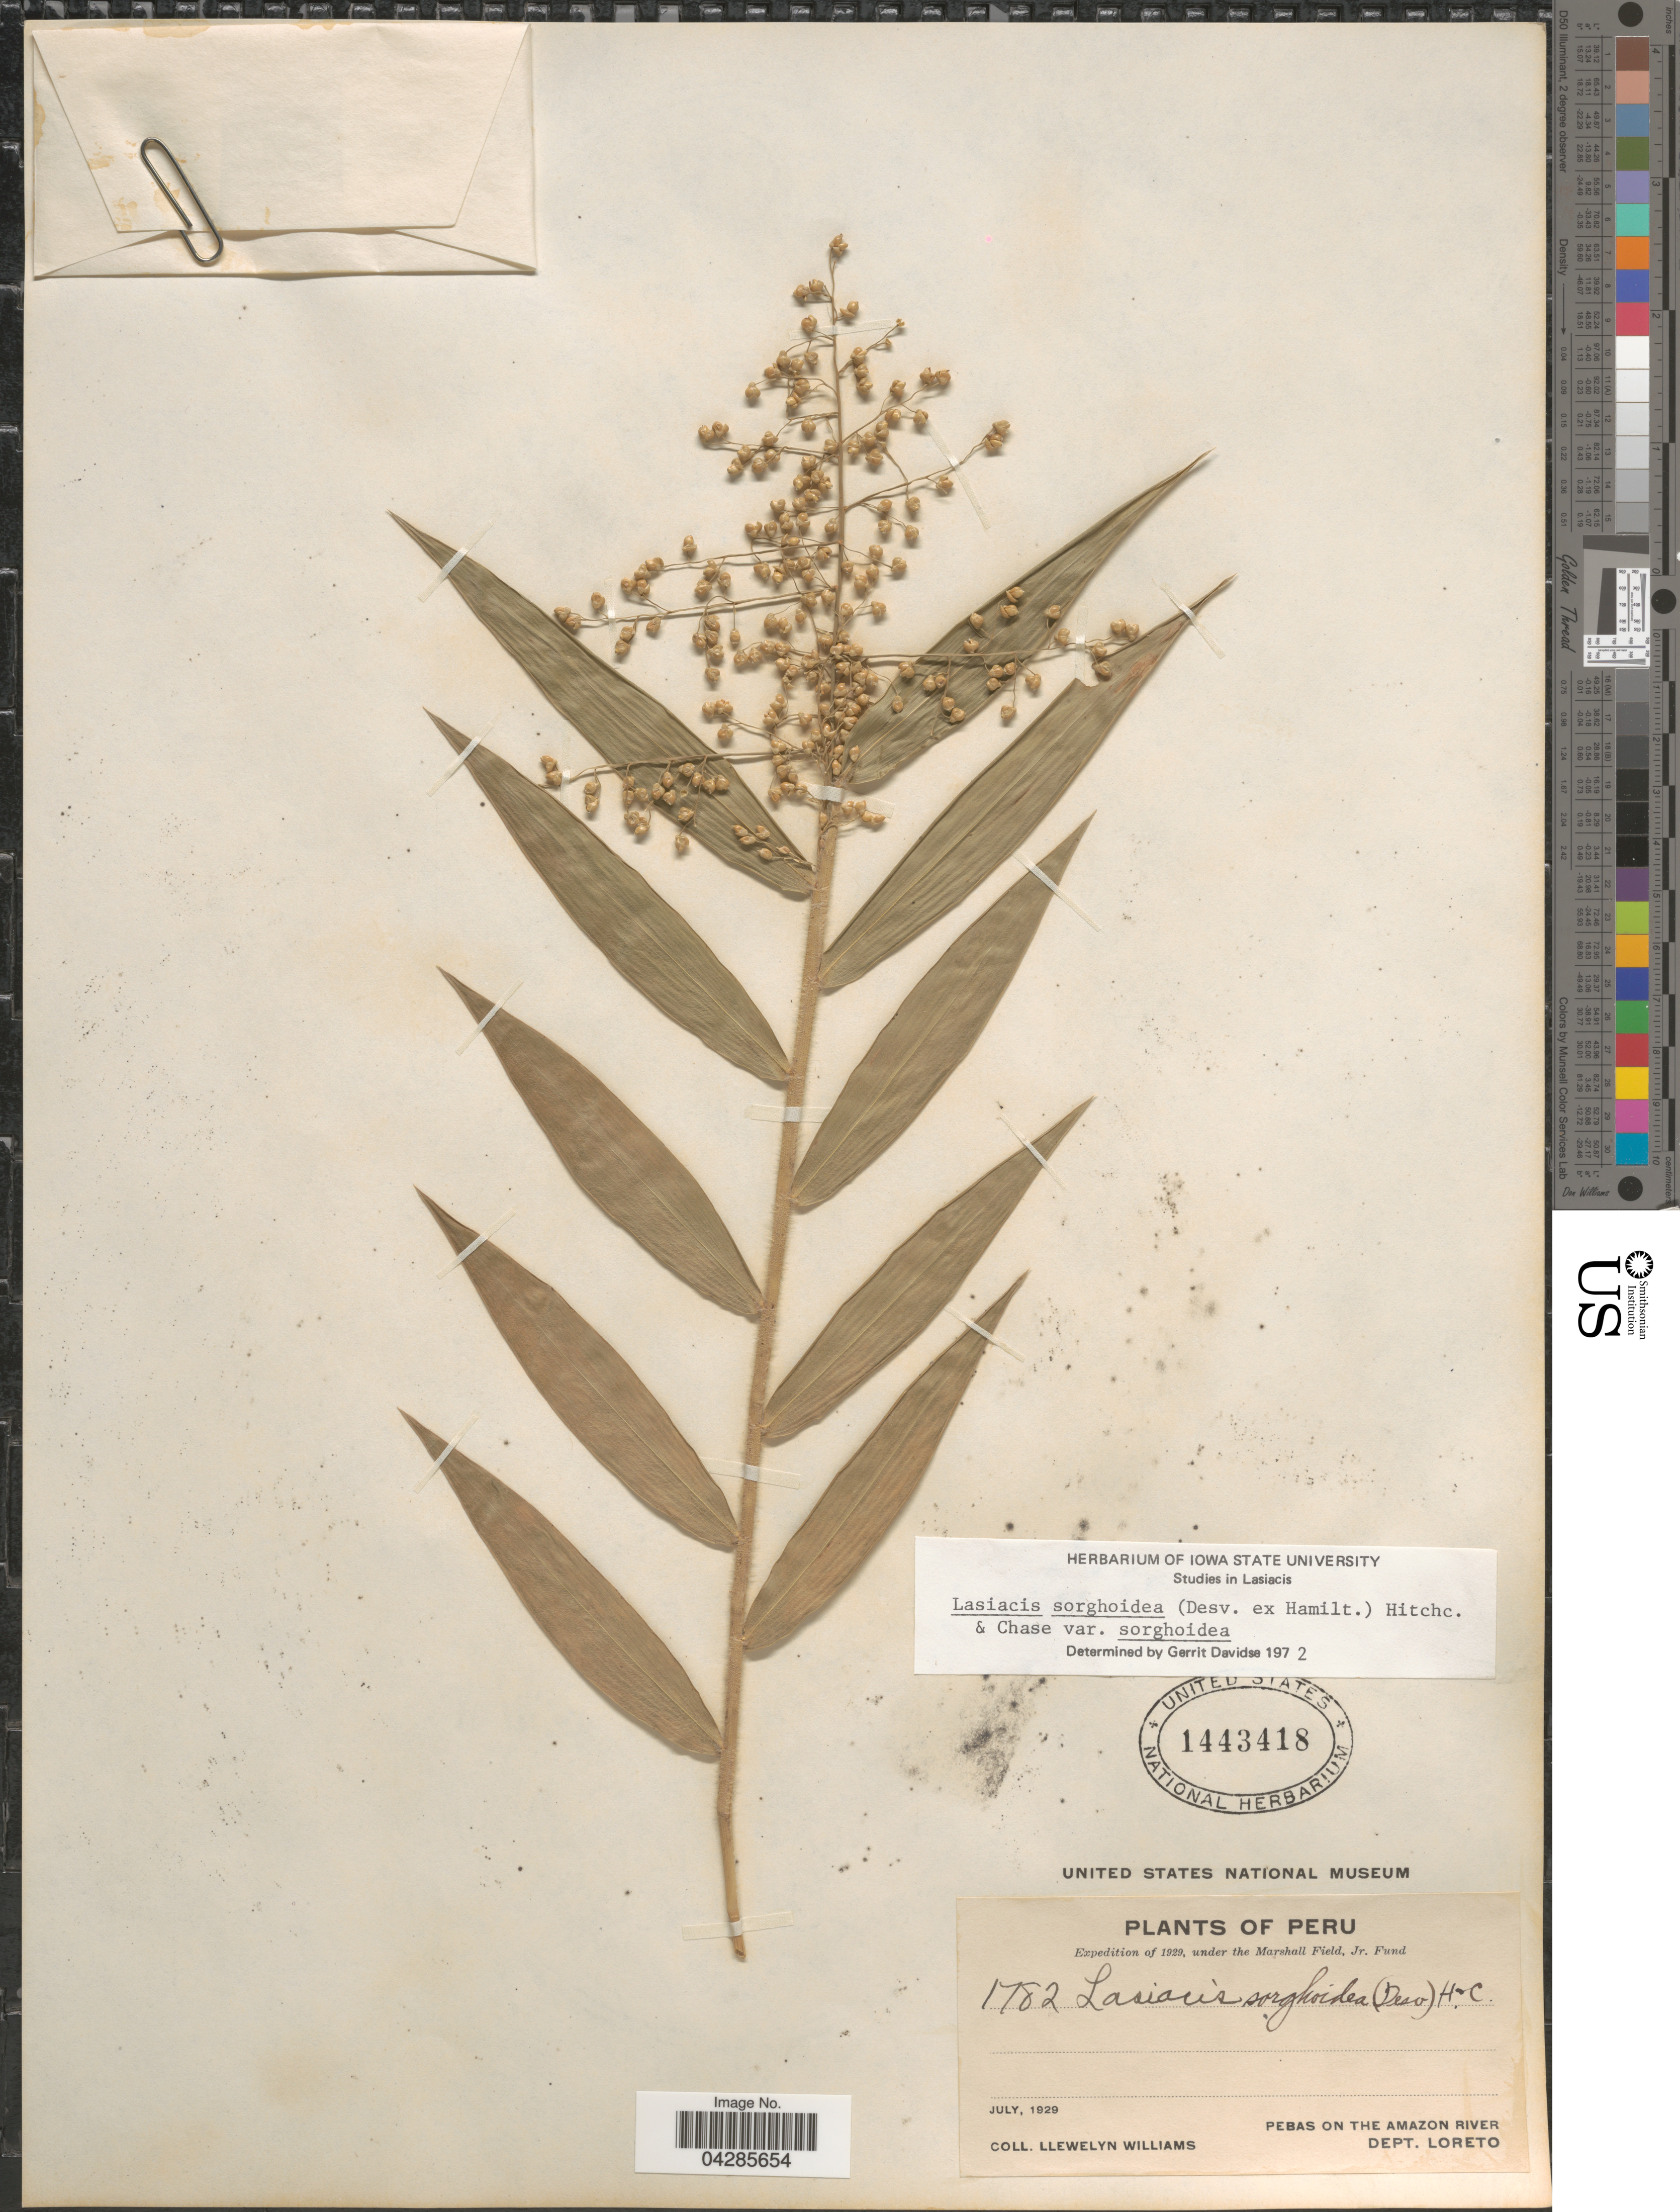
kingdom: Plantae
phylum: Tracheophyta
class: Liliopsida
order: Poales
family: Poaceae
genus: Lasiacis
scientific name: Lasiacis sorghoidea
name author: (Desv. ex Ham.) Hitchc. & Chase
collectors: Ll. Williams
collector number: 1782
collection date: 1929-07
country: Peru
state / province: Loreto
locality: Expedition of 1929. Pebas on the Amazon River. Dept. Loreto.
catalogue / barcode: US 1443418